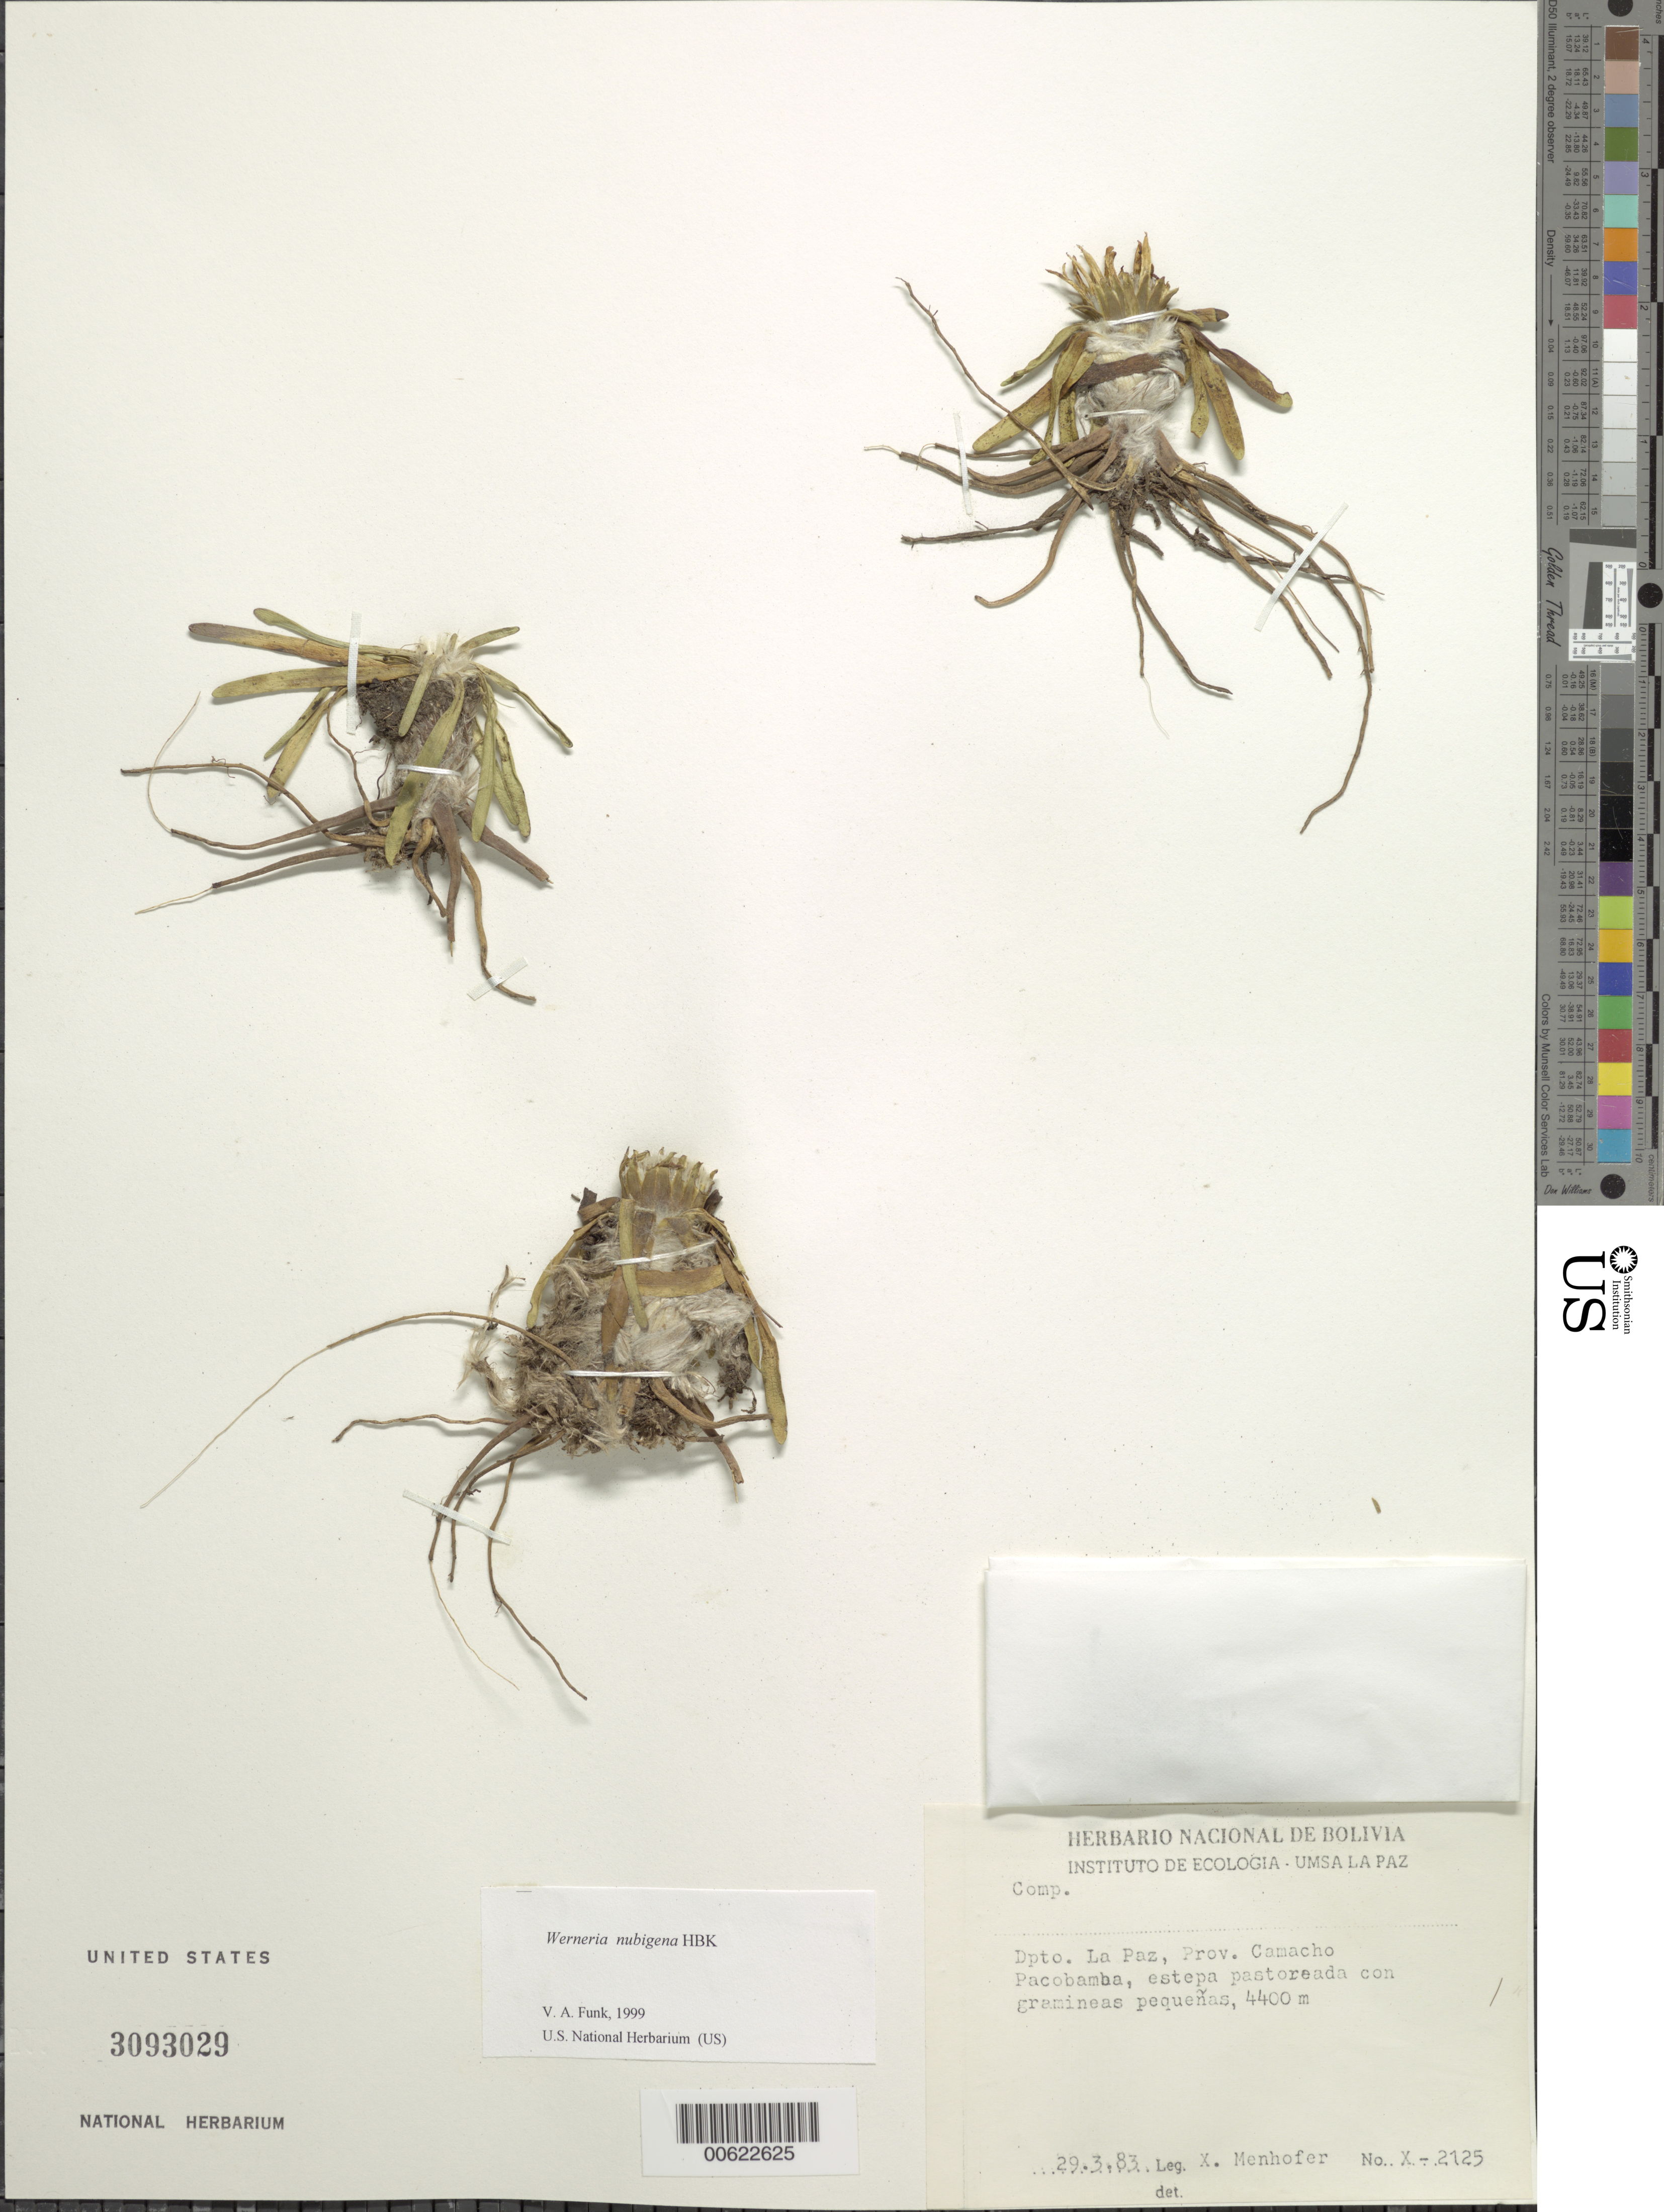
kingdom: Plantae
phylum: Tracheophyta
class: Magnoliopsida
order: Asterales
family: Asteraceae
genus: Werneria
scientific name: Werneria nubigena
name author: Kunth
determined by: Funk, Vicki A., (BOT), Smithsonian Institution - National Museum of Natural History (UNITED STATES)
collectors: X. Menhofer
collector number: X 2125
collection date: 1983-03-29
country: Bolivia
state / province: La Paz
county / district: Camacho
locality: Pacobamba [there is a Provincia Comacho at 15 30S, 69 00W]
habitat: Estepa pastoreada con gramineas pequeñas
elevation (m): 4400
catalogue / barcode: US 3093029